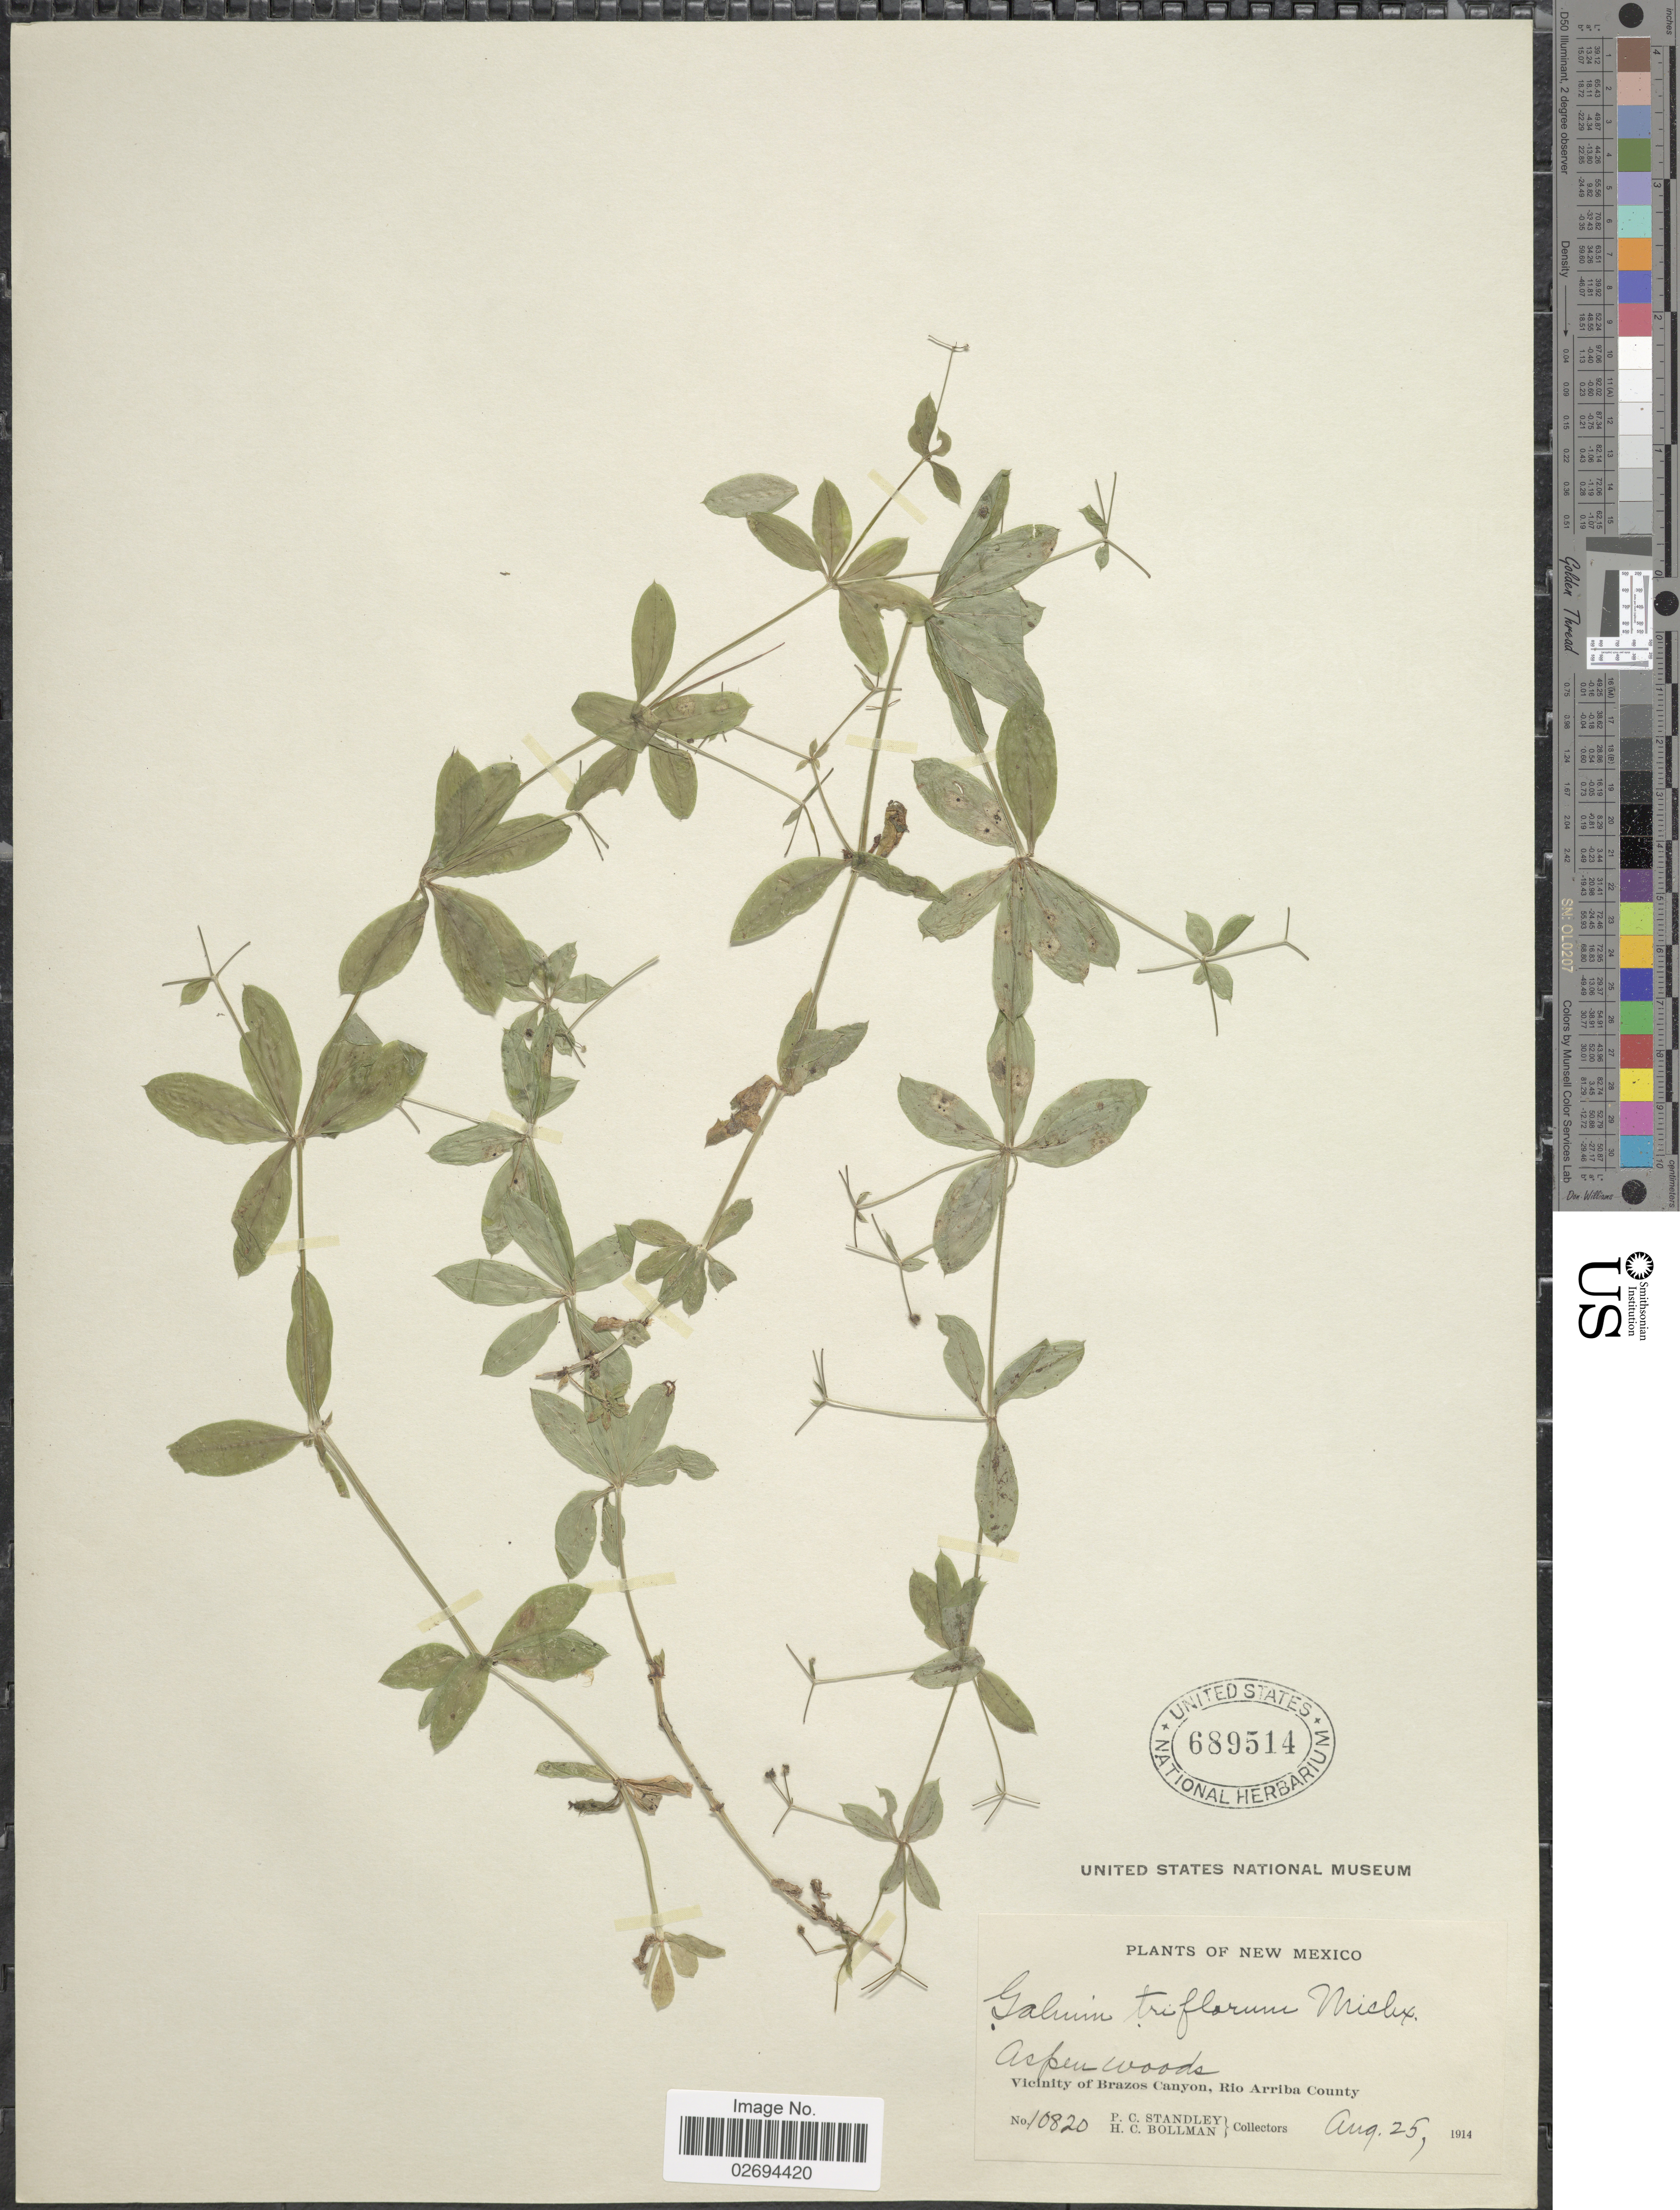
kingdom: Plantae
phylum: Tracheophyta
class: Magnoliopsida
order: Gentianales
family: Rubiaceae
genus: Galium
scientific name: Galium triflorum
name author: Michx.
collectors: P. C. Standley & H. C. Bollman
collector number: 10820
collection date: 1914-08-25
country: United States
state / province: New Mexico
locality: Aspen woods. Vicinity of Brazos Canyon, Rio Arriba County.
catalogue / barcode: US 689514